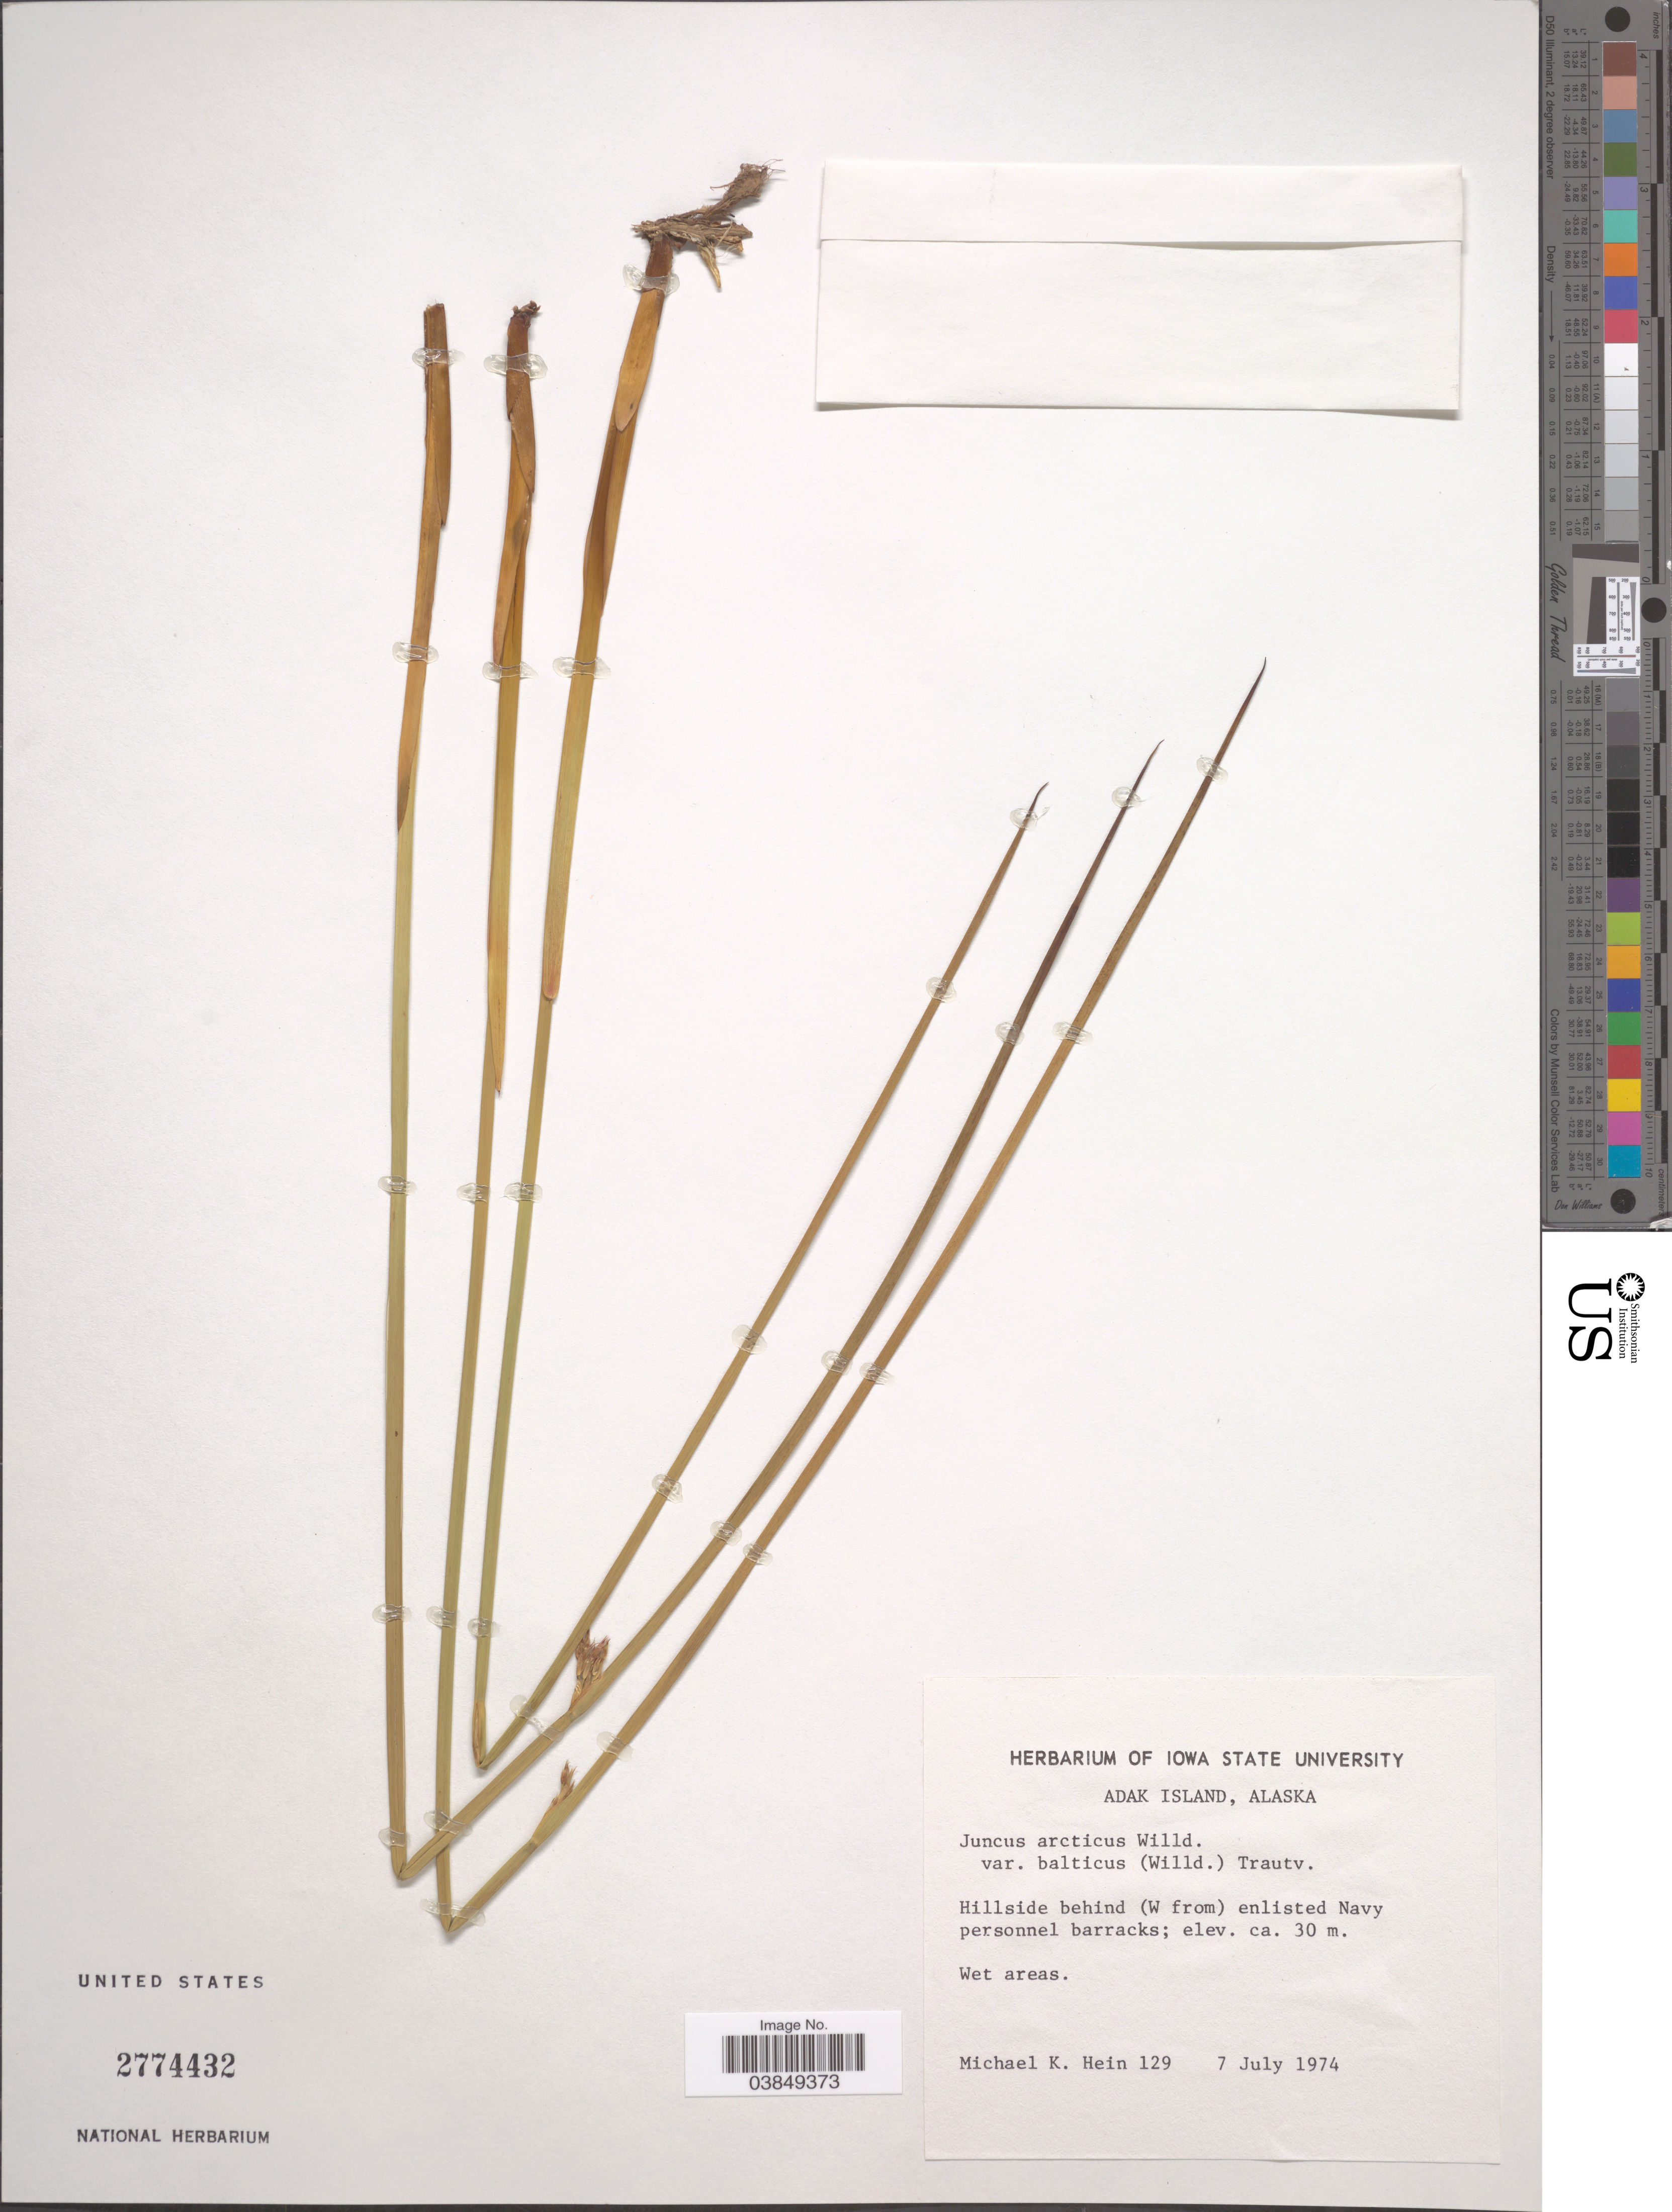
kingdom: Plantae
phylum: Tracheophyta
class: Liliopsida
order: Poales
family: Juncaceae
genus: Juncus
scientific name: Juncus arcticus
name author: Willd.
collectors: M. Hein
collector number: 129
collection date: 1974-07-07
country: United States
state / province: Alaska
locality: Adak Island. Hillside behind (W from) enlisted Navy personnel barracks.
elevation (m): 30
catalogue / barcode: US 2774432